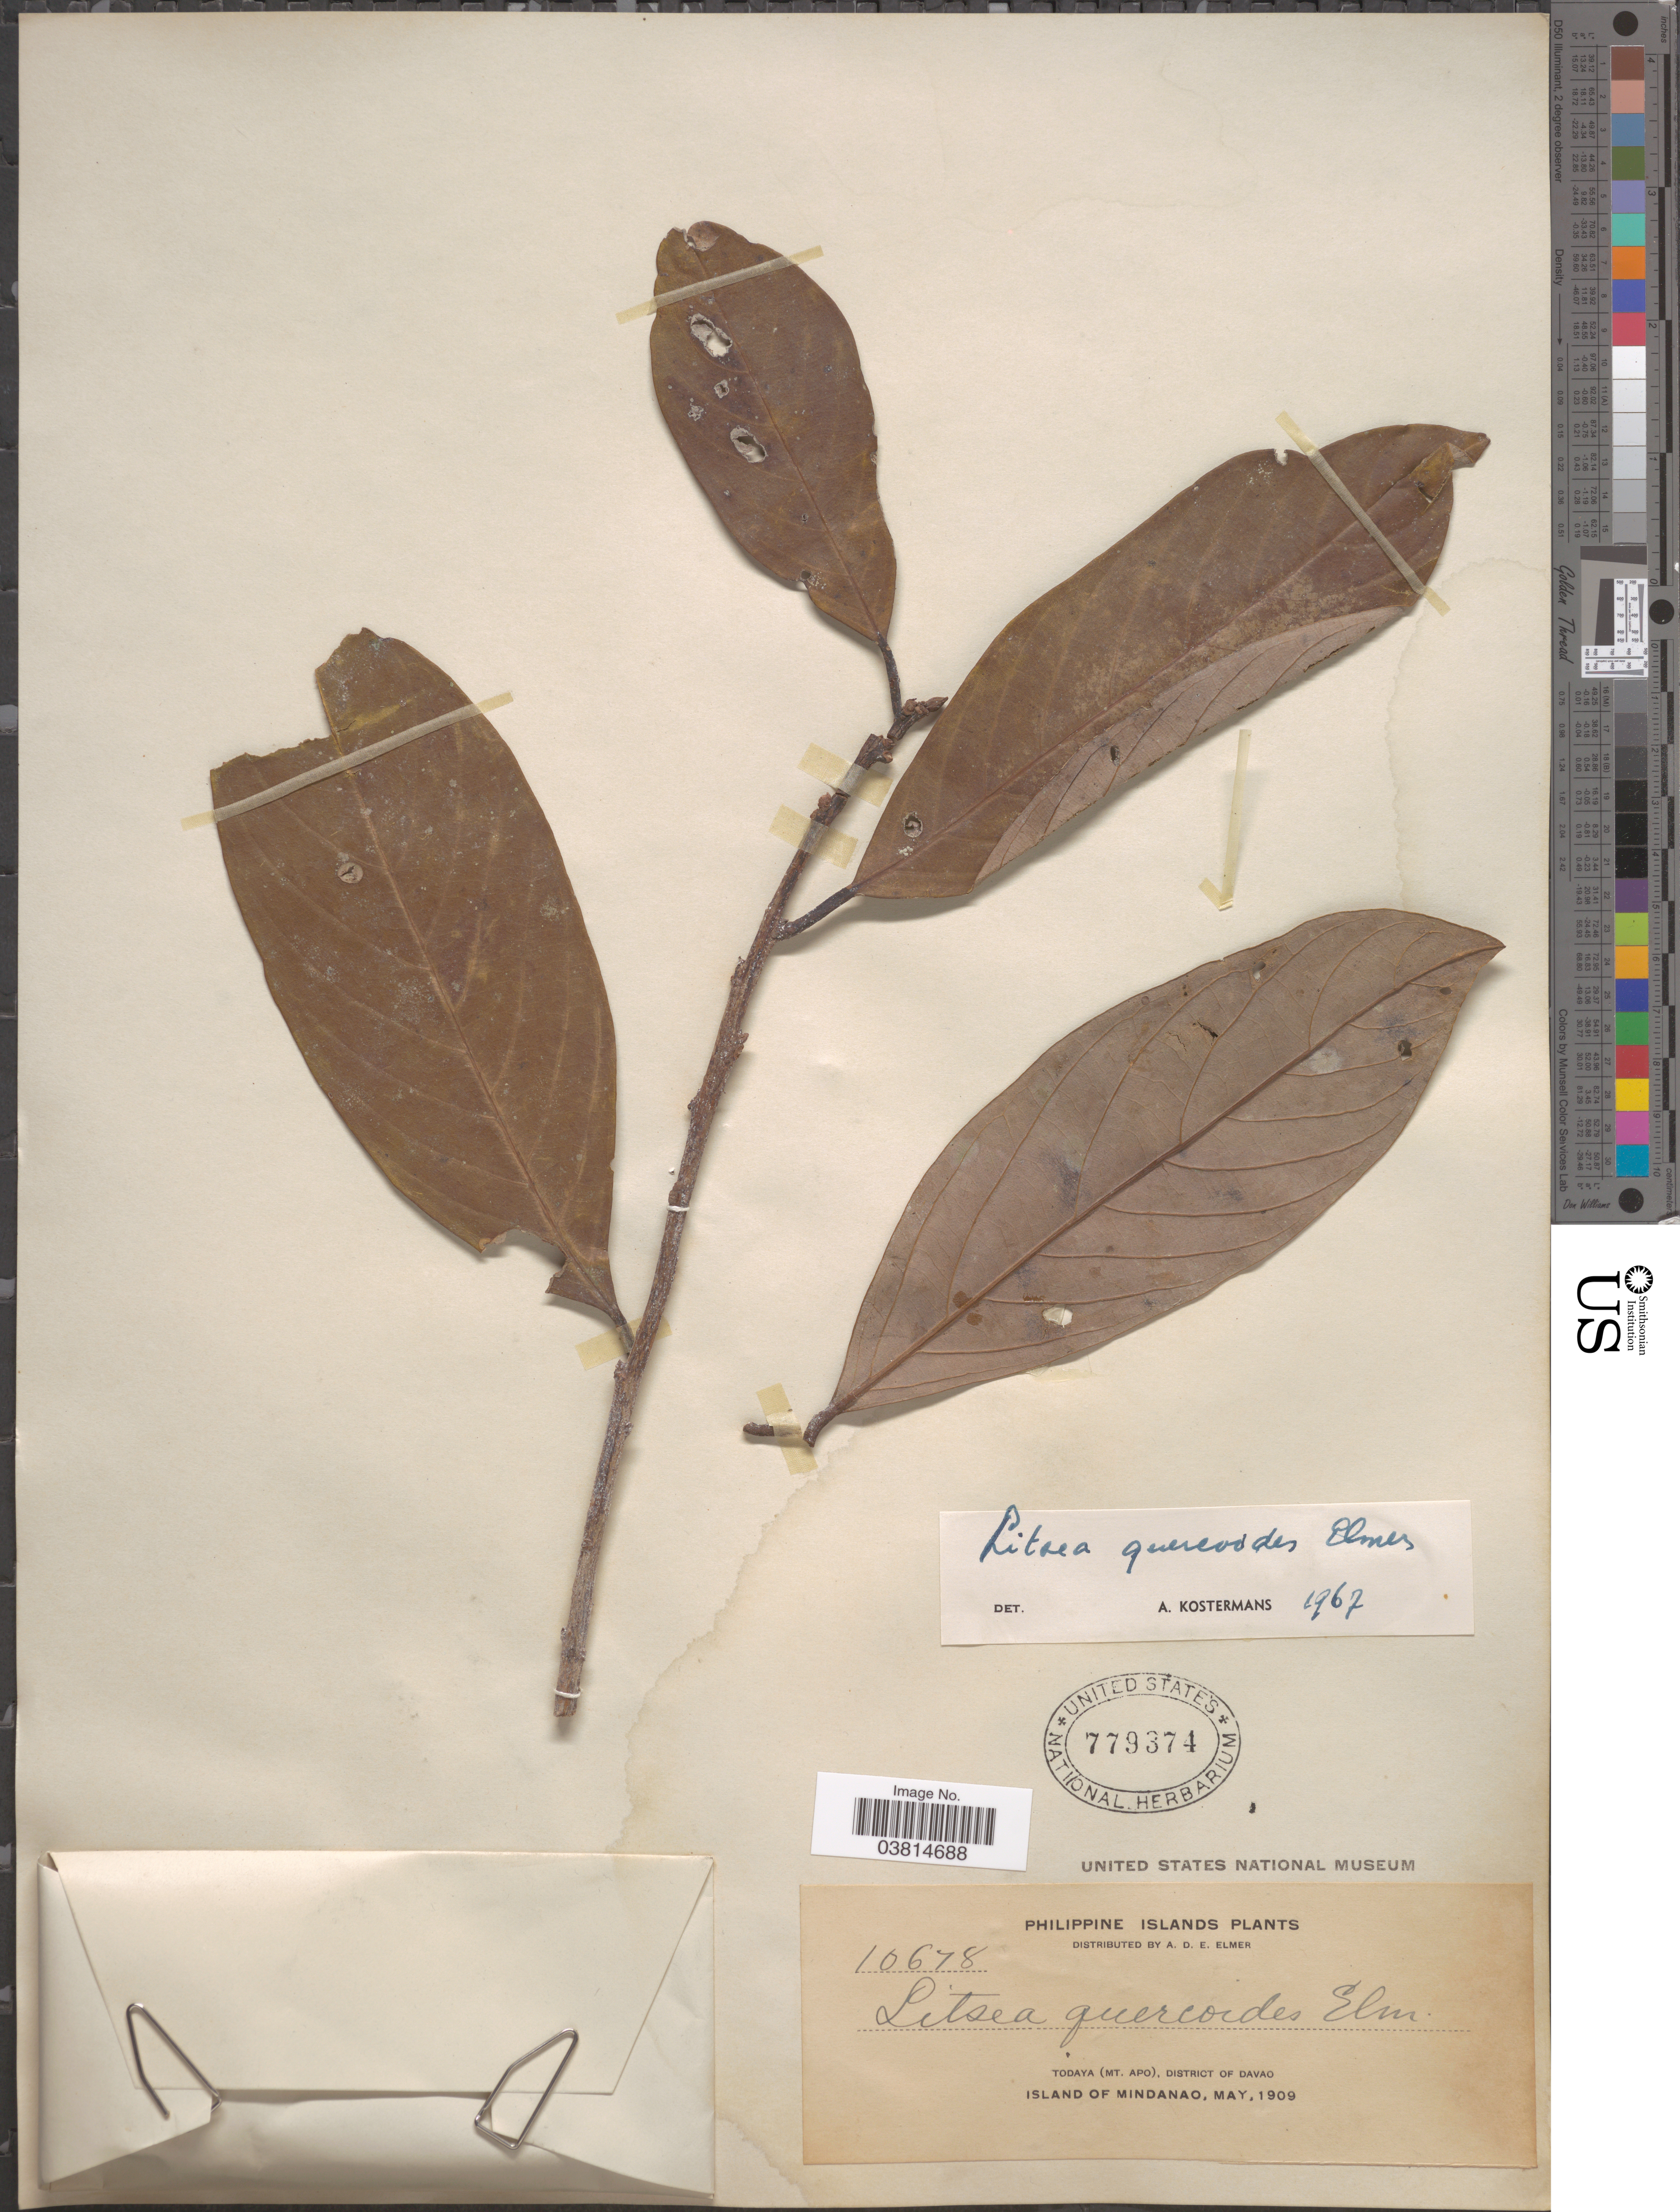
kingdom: Plantae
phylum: Tracheophyta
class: Magnoliopsida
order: Laurales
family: Lauraceae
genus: Litsea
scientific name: Litsea quercoides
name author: Elmer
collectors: A. D. E. Elmer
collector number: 10678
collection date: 1909-05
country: Philippines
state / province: Davao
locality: Todaya (Mt. Apo), District of Davao. Island of Mindanao.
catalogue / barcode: US 779374